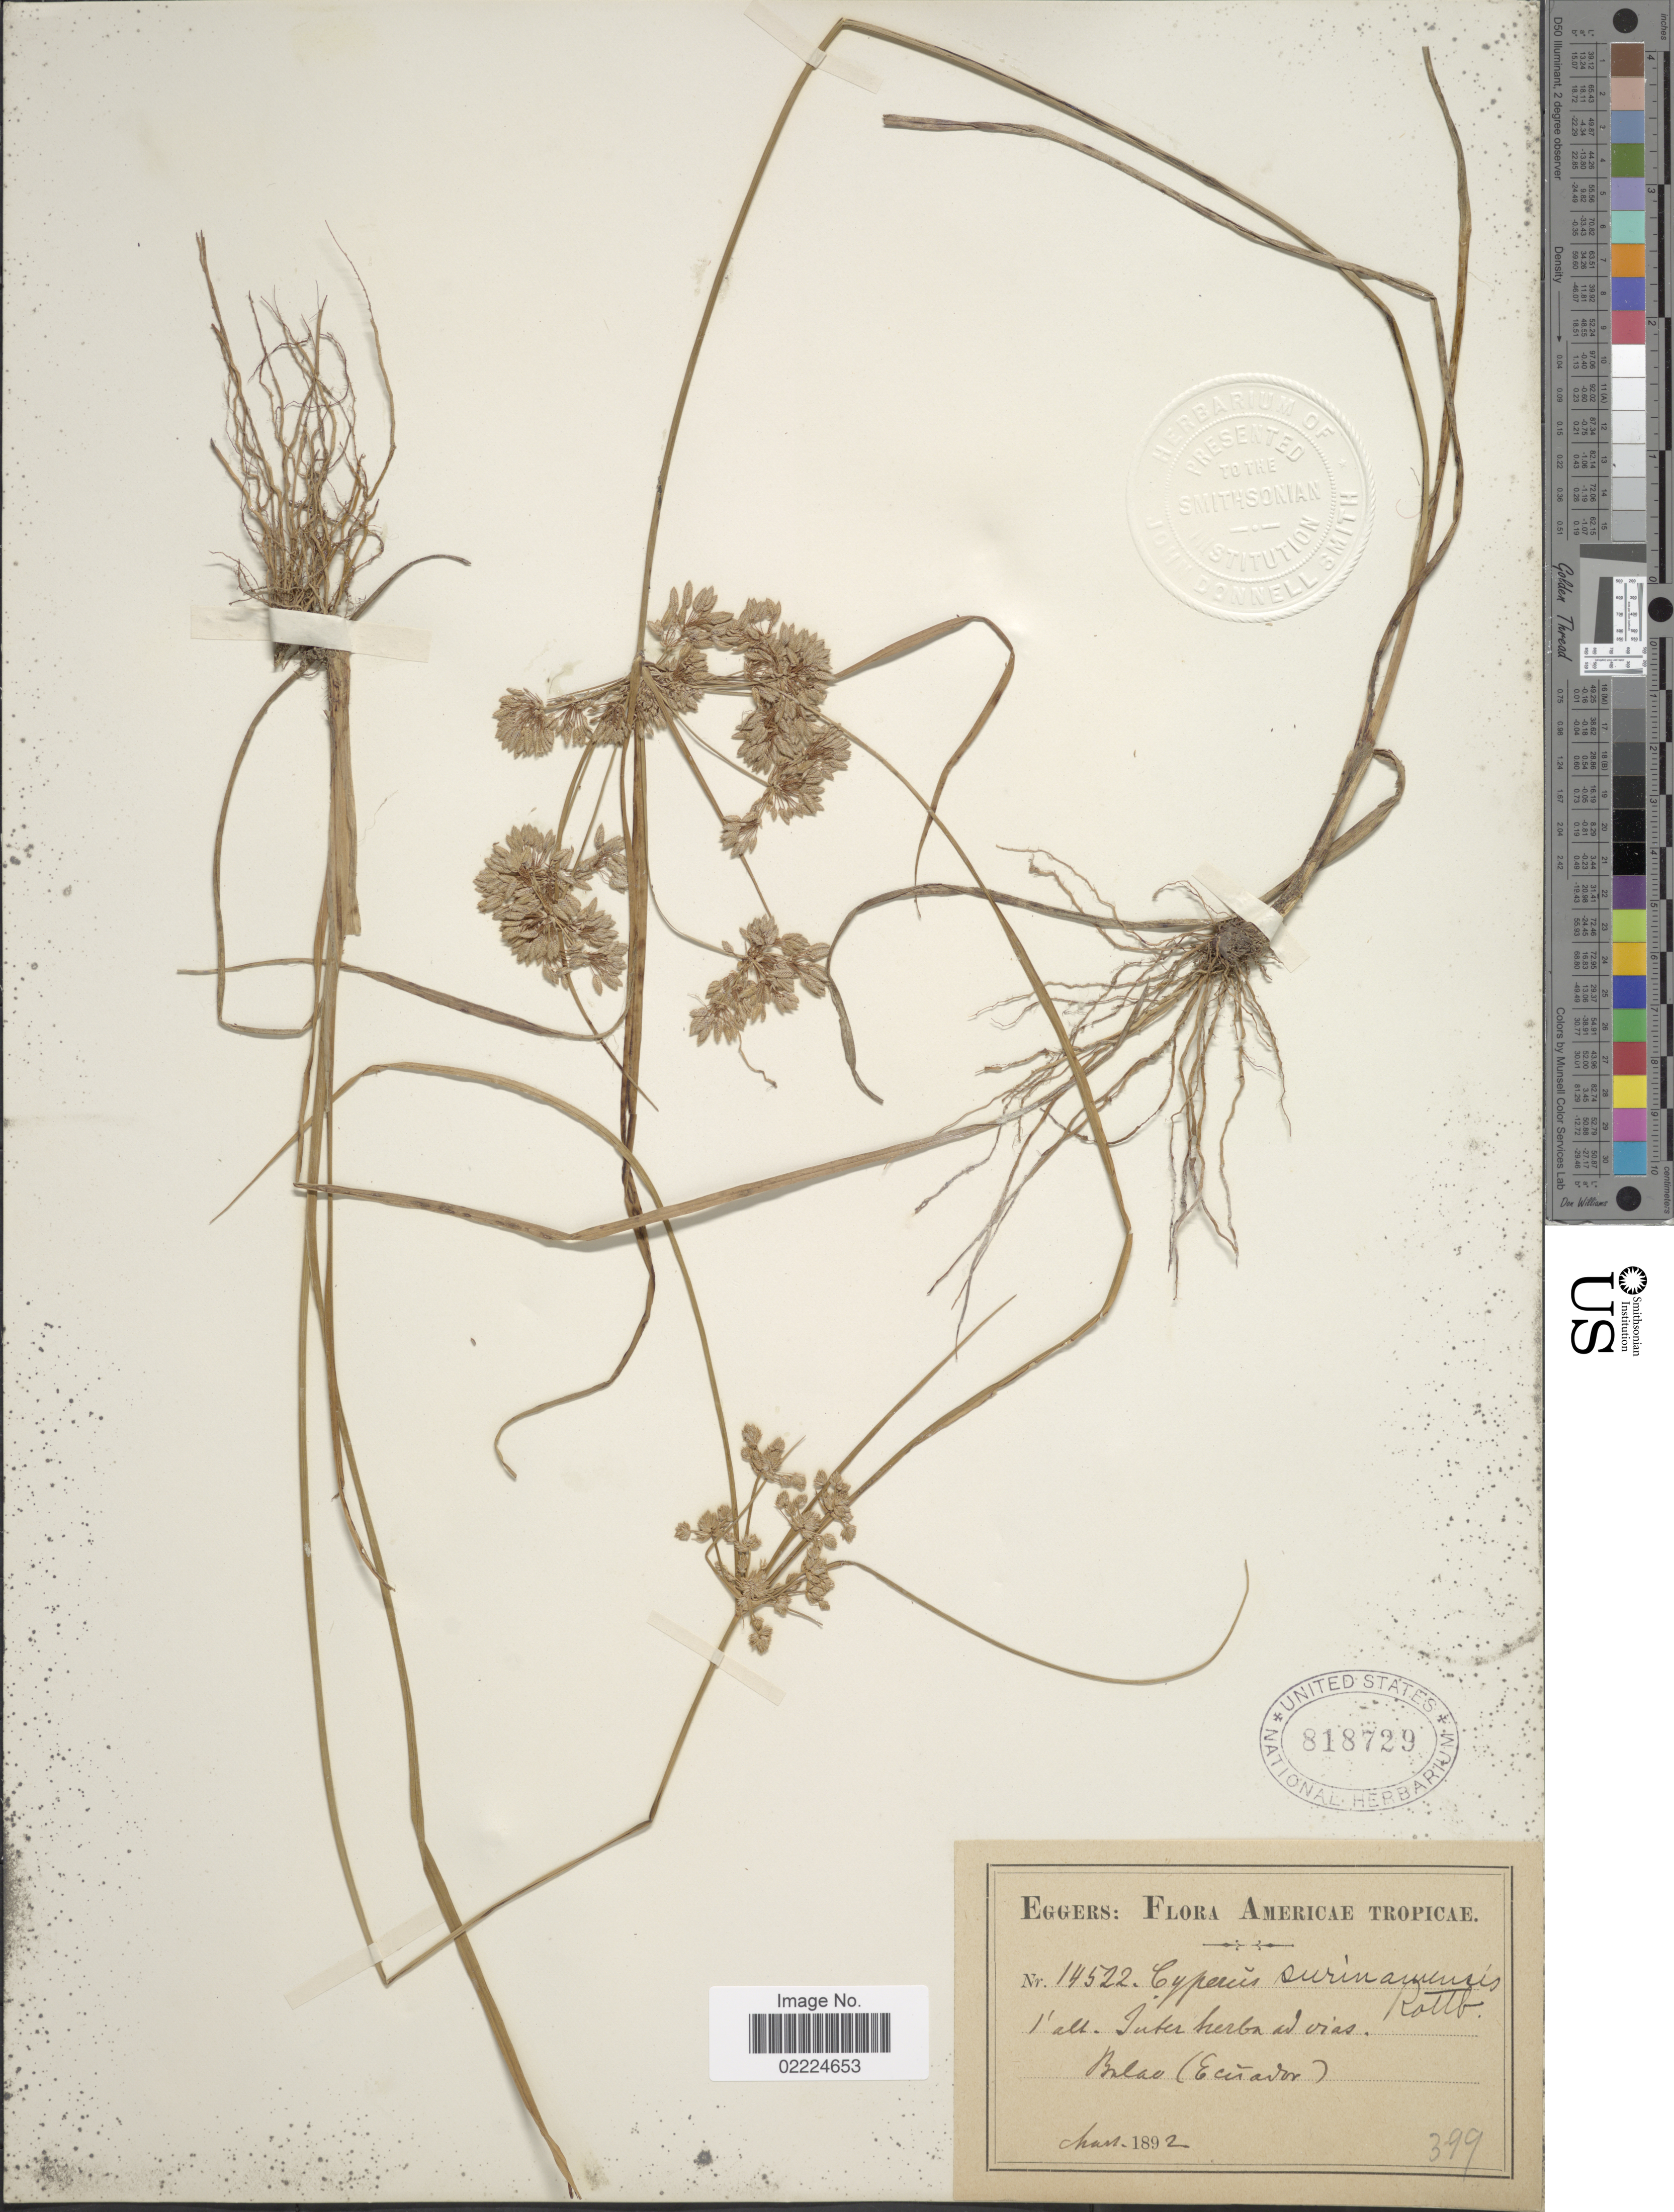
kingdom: Plantae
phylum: Tracheophyta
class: Liliopsida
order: Poales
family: Cyperaceae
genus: Cyperus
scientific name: Cyperus surinamensis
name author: Rottb.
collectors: -. Eggers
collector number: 14522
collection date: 1892-03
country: Ecuador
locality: Balao.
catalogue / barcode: US 818729